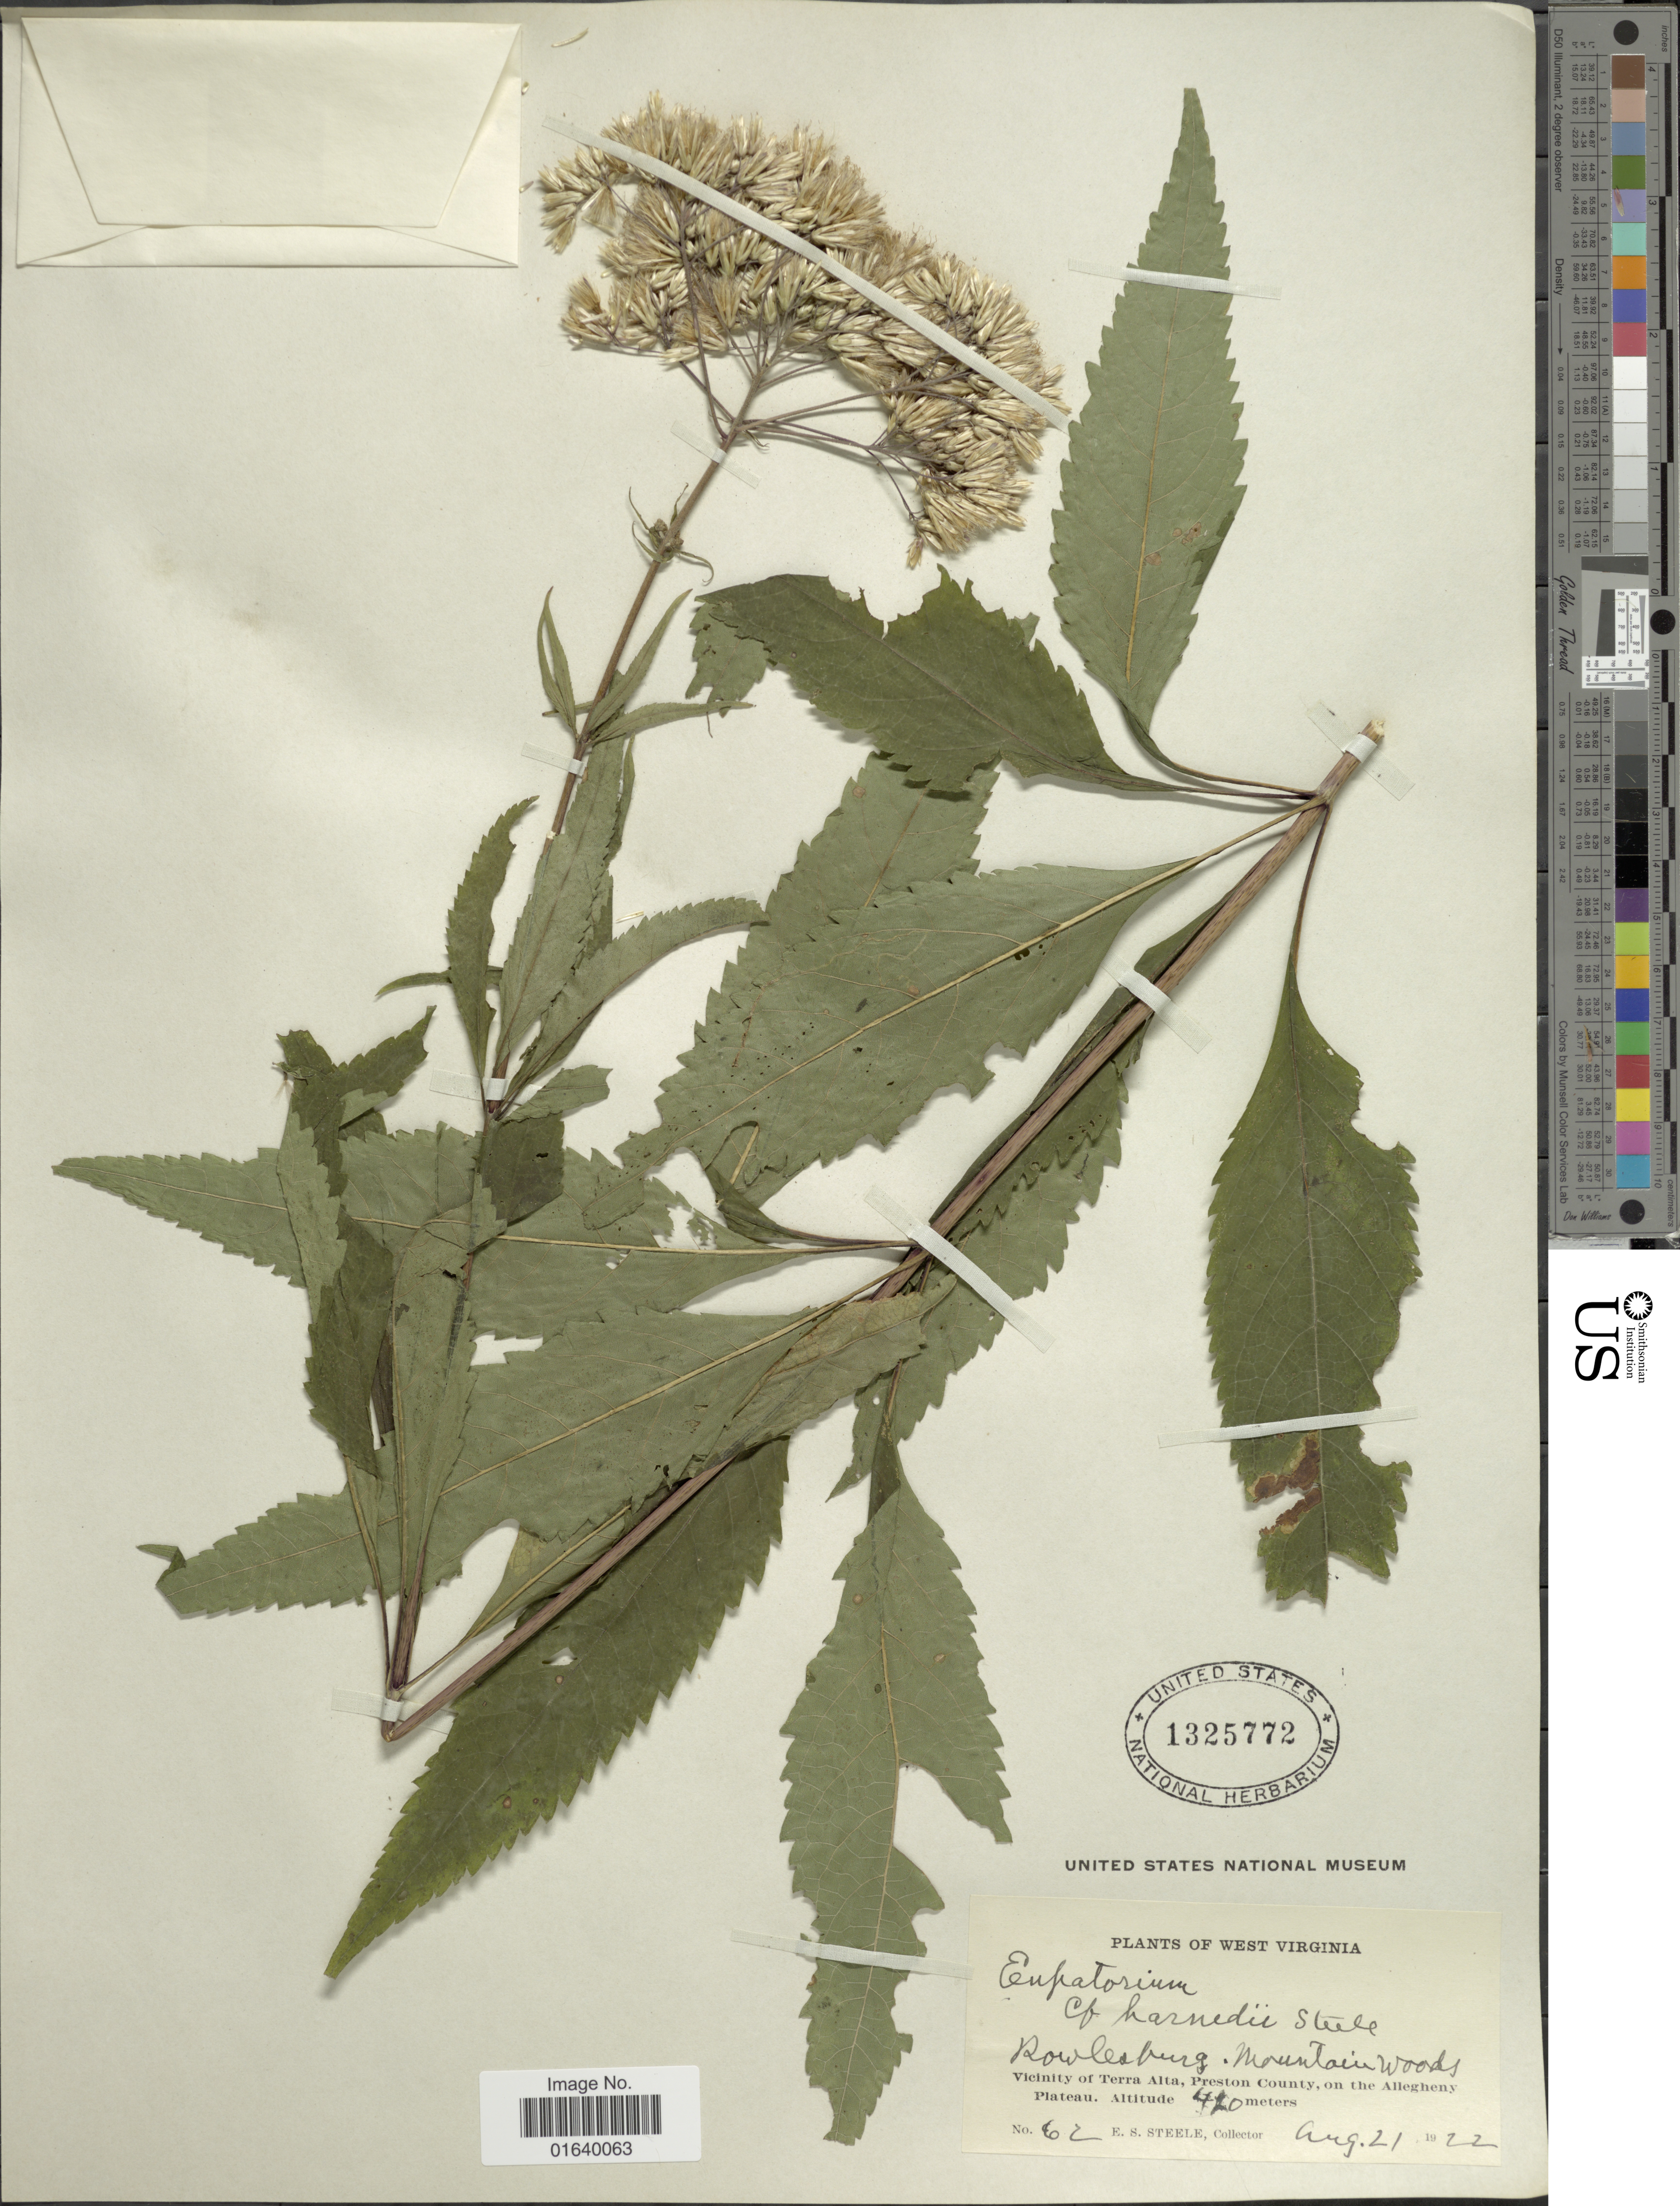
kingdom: Plantae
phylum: Tracheophyta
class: Magnoliopsida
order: Asterales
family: Asteraceae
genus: Eupatorium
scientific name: Eupatorium purpureum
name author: (L.) E.E. Lamont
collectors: E. Steele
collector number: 62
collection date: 1922-08-21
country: United States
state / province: West Virginia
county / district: Preston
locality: Rowlesburg. Mountain woods, Vicinity of Terra Alta, Preston County, on the Allegheny Plateau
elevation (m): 420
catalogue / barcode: US 1325772